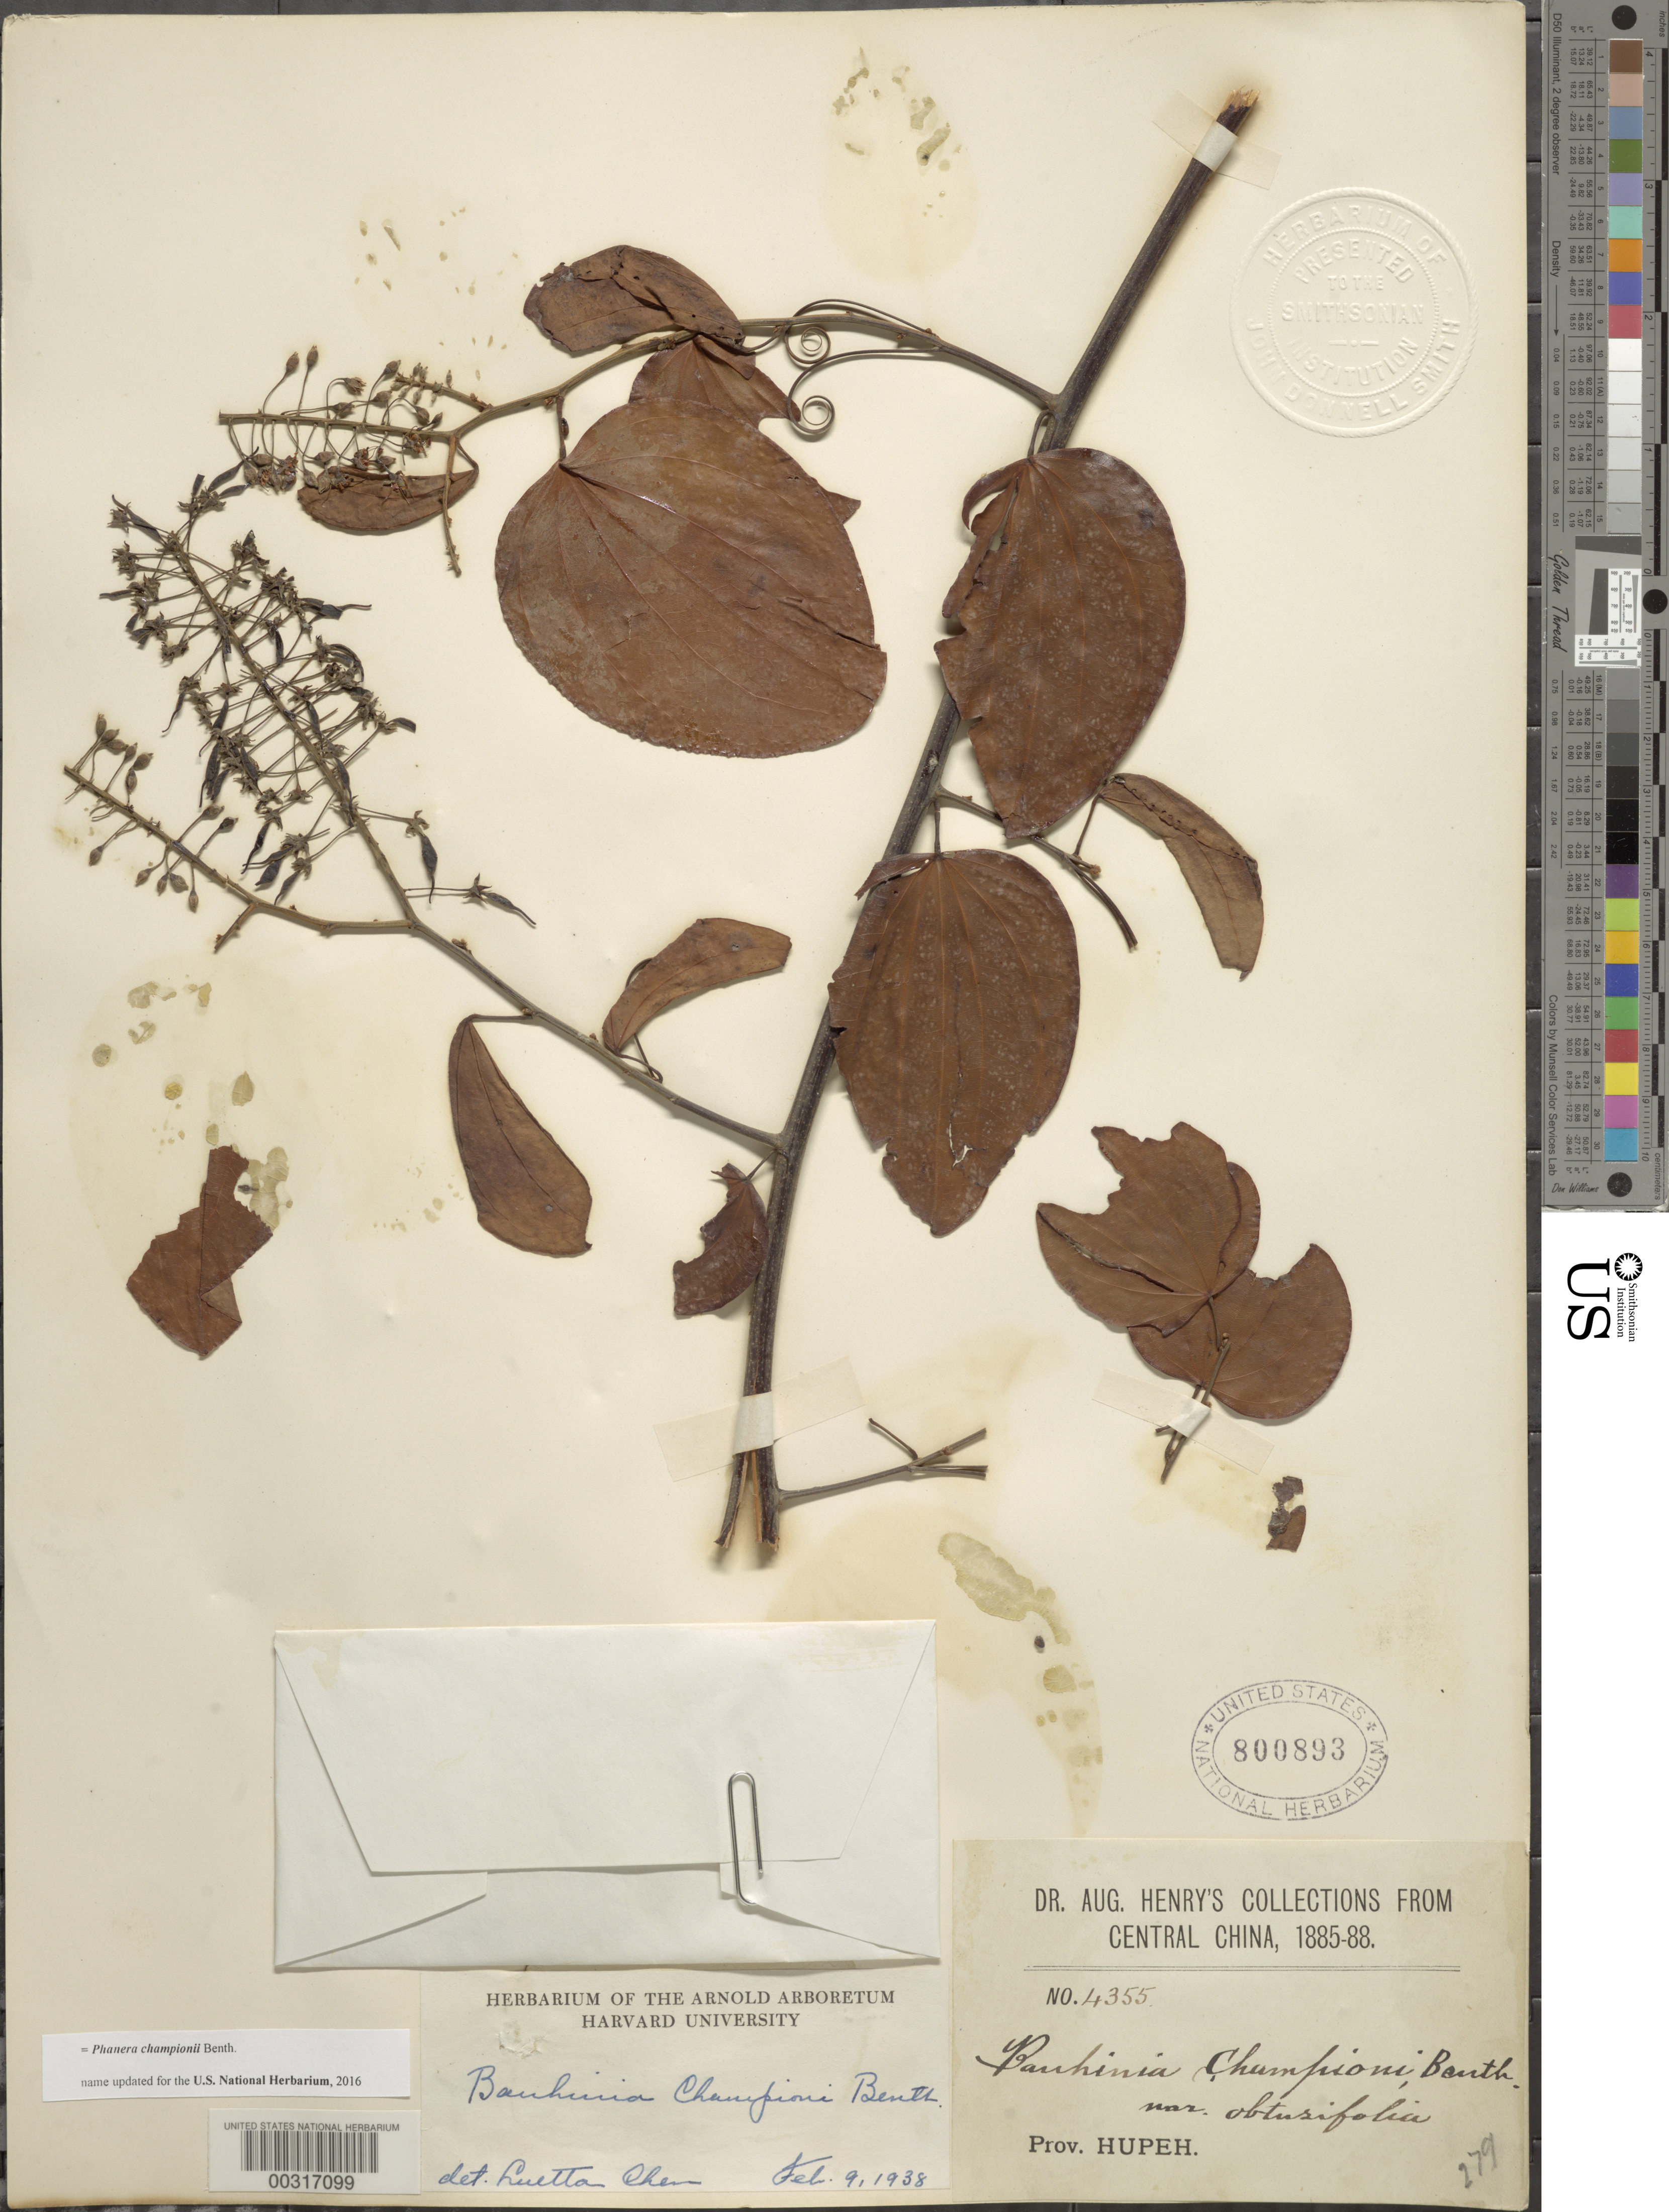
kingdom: Plantae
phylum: Tracheophyta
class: Magnoliopsida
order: Fabales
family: Fabaceae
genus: Phanera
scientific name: Phanera championii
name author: Benth.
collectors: A. Henry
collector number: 4355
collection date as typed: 1885 to -- -- 1888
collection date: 1885/1888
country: China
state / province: Hubei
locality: Prov. Hupeh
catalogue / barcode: US 800893